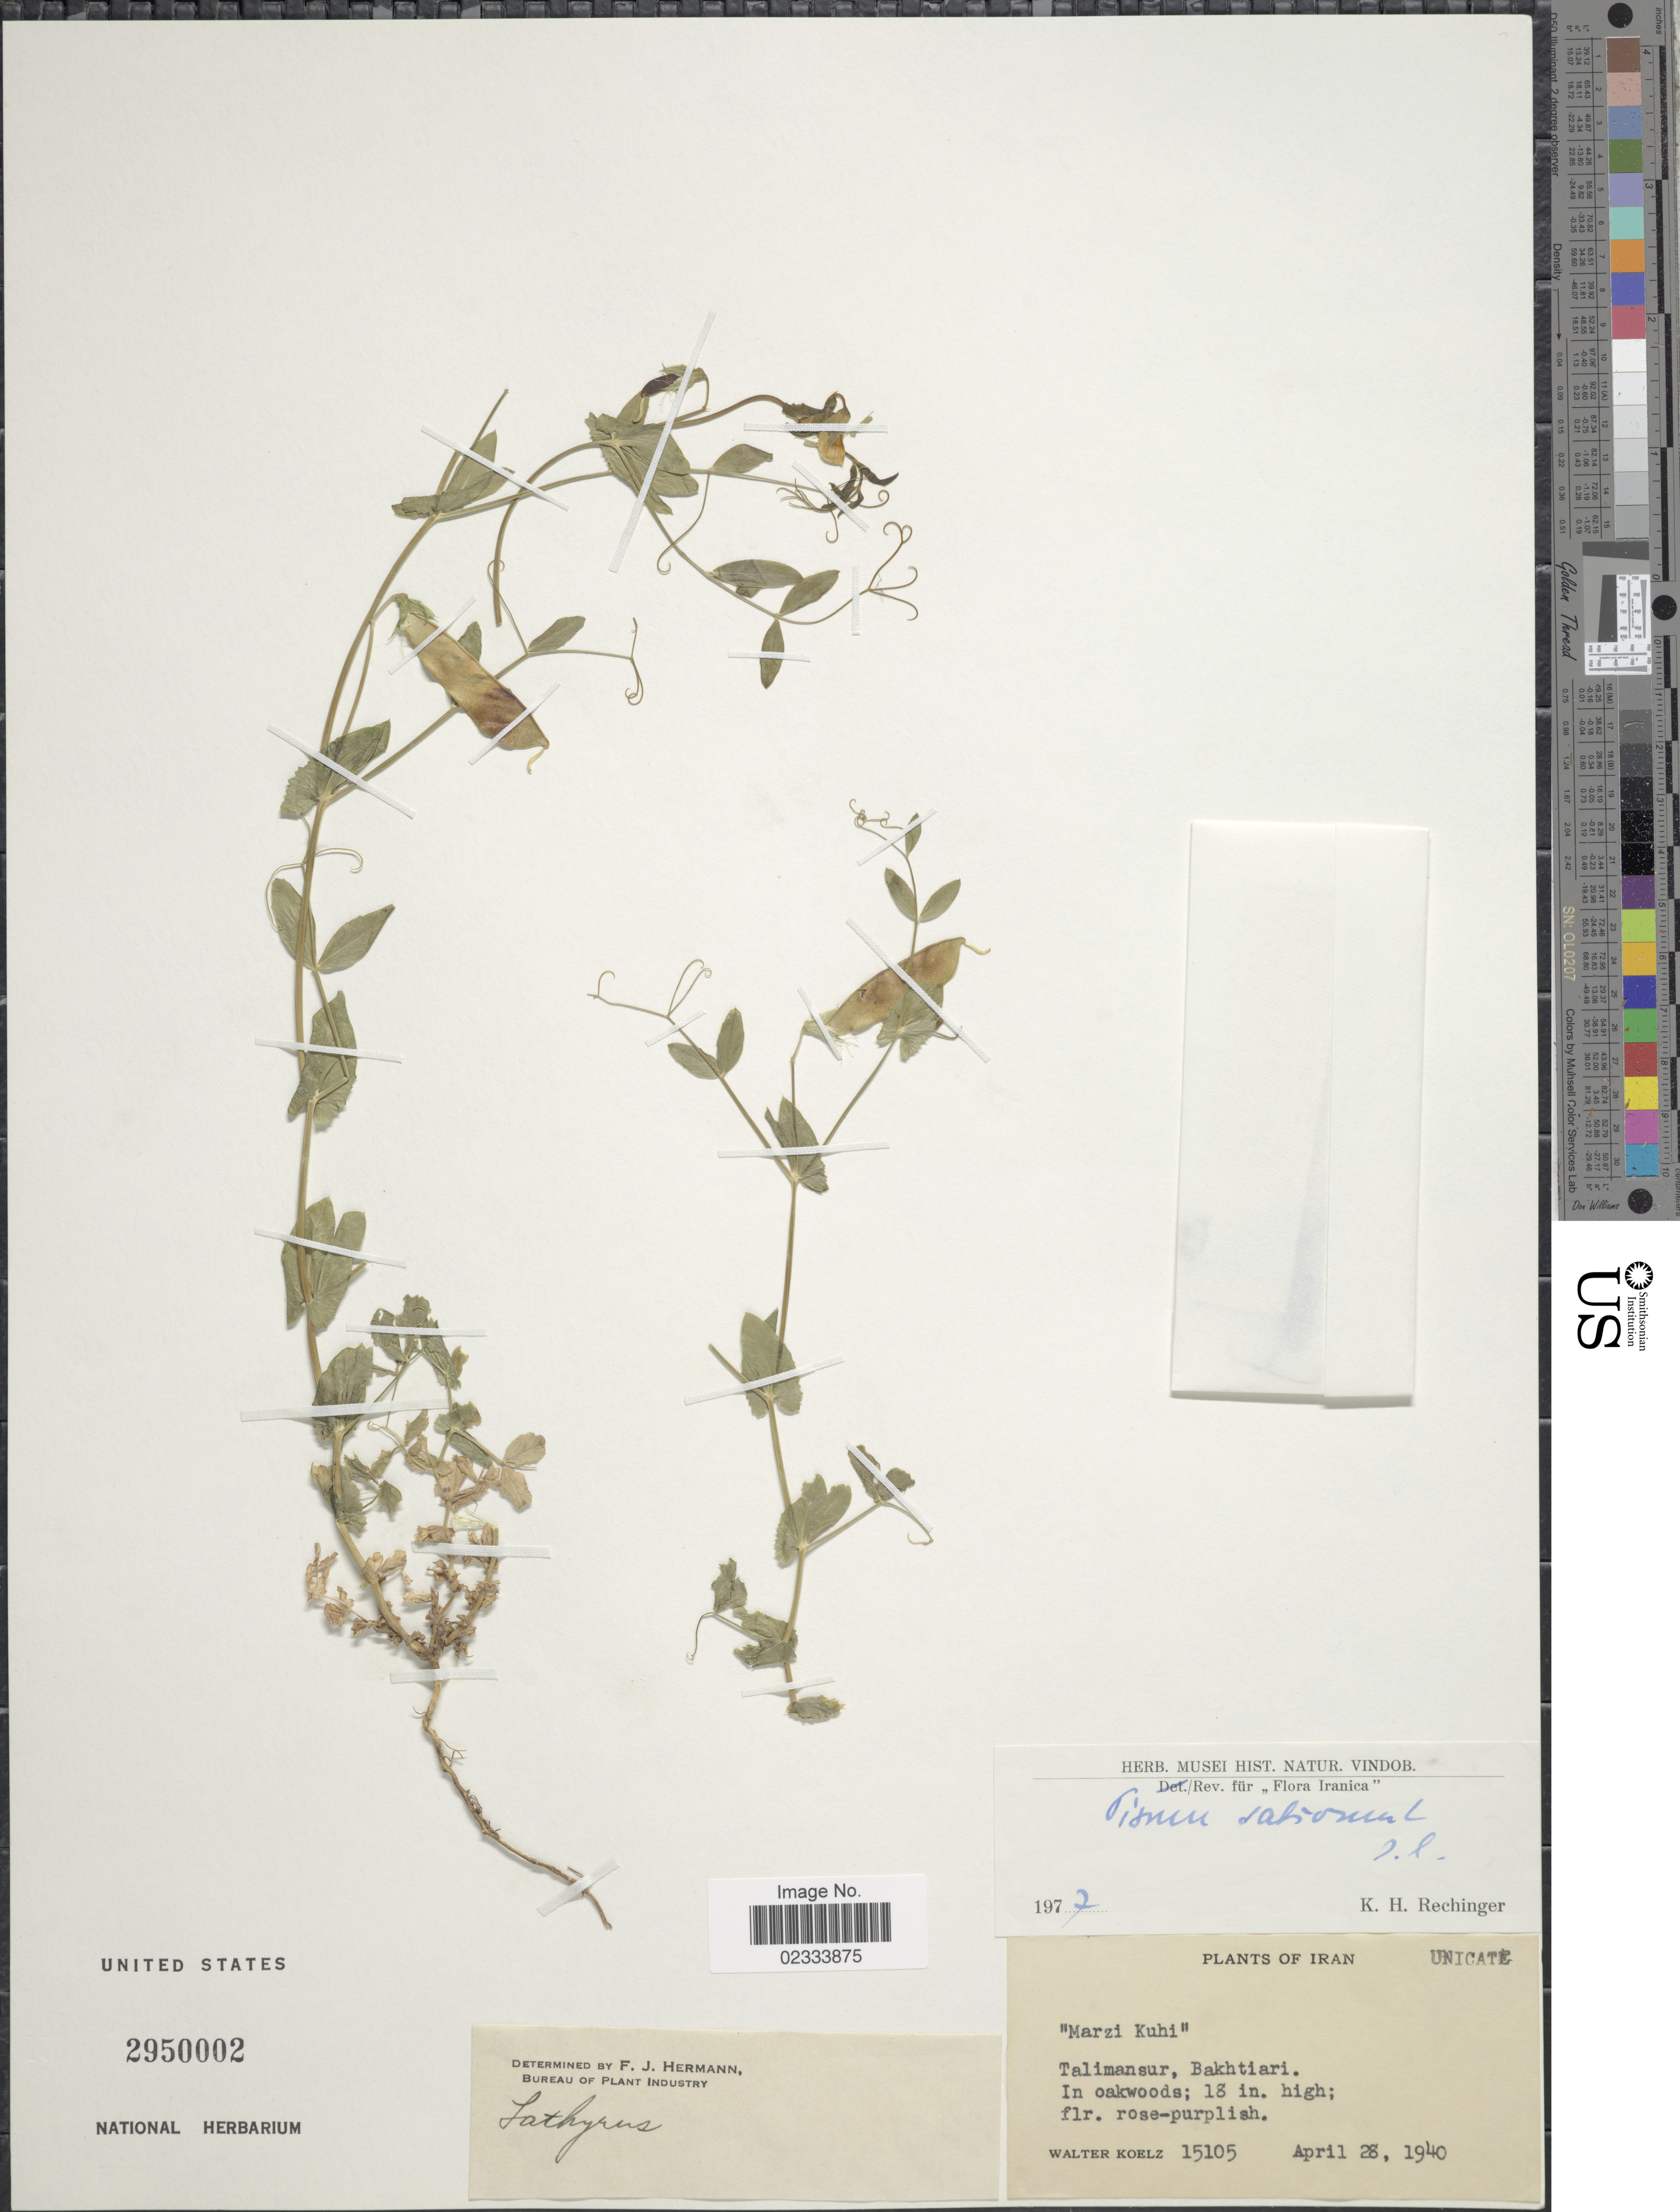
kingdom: Plantae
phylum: Tracheophyta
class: Magnoliopsida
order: Fabales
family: Fabaceae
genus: Pisum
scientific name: Pisum sativum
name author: L.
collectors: W. N. Koelz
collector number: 15105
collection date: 1940-04-28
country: Iran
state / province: Chahar Mahaal and Bakhtiari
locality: Talimansur, Bakhtiari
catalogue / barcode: US 2950002